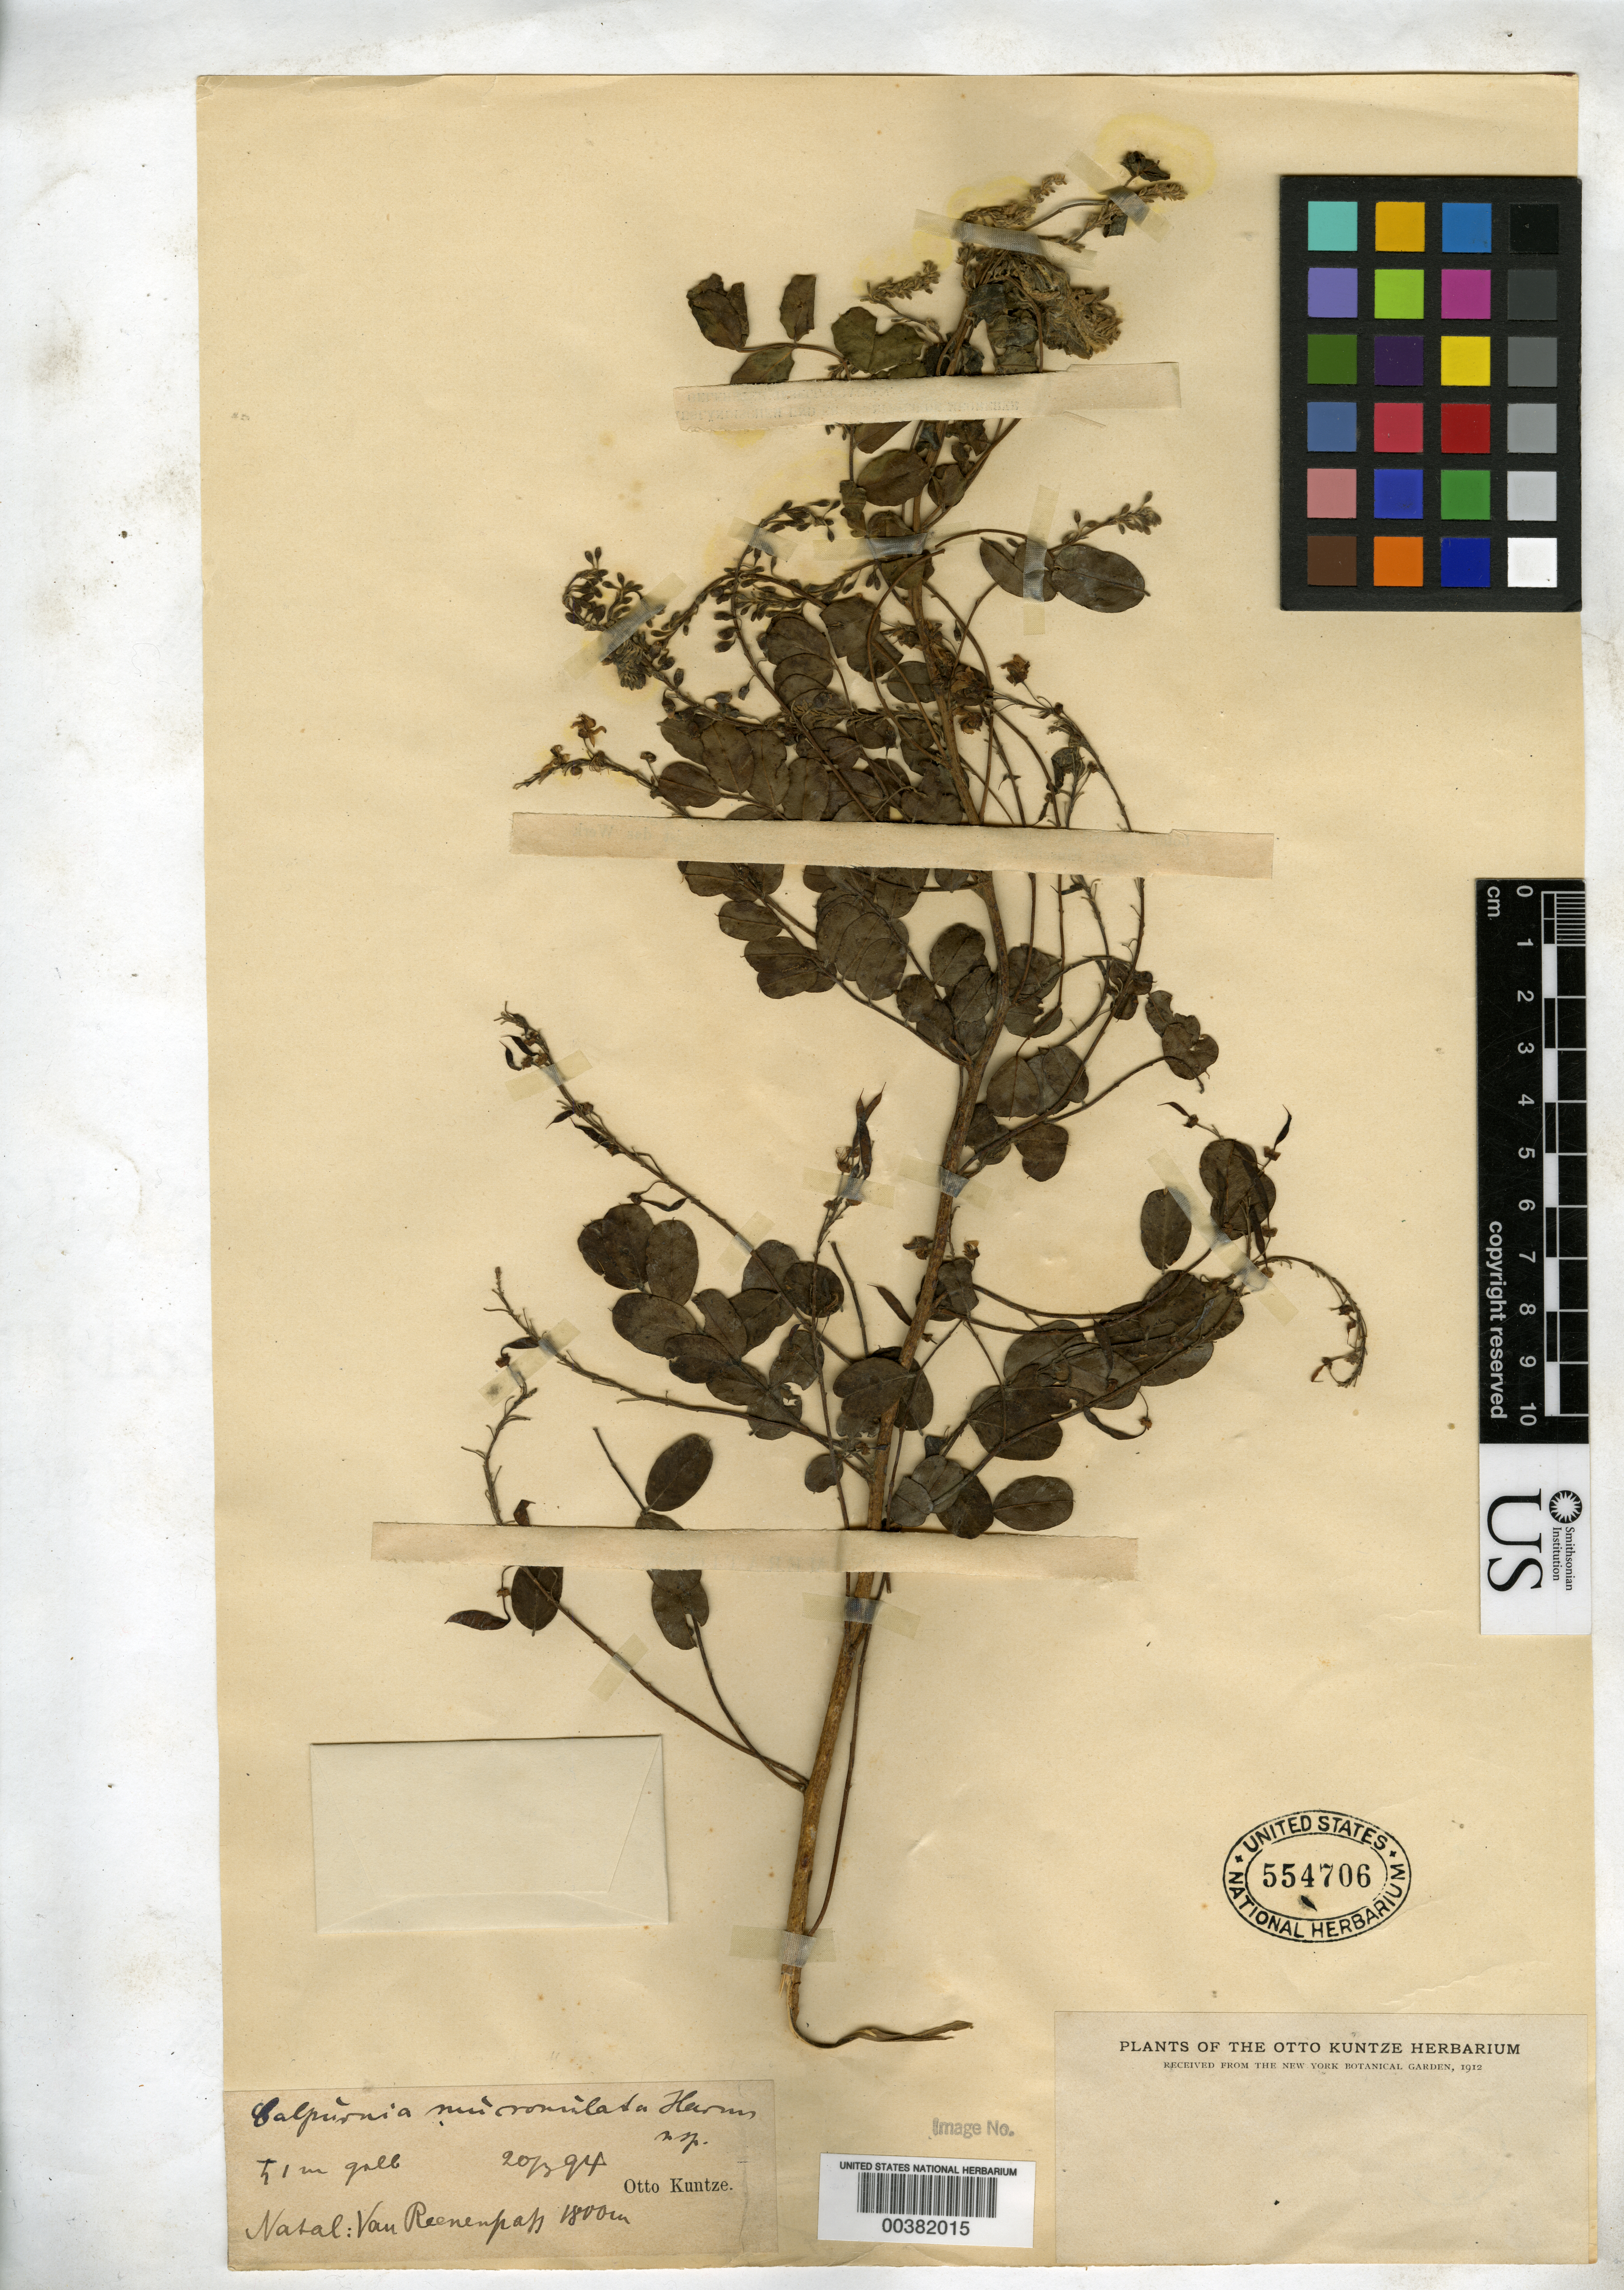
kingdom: Plantae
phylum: Tracheophyta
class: Magnoliopsida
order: Fabales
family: Fabaceae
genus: Calpurnia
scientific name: Calpurnia mucronulata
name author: Harms ex Kuntze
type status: Isotype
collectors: C.E.O. Kuntze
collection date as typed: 20 Mar 1894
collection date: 1894-03-20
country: South Africa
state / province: KwaZulu-Natal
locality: Van reenenpass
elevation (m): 1800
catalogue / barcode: US 554706